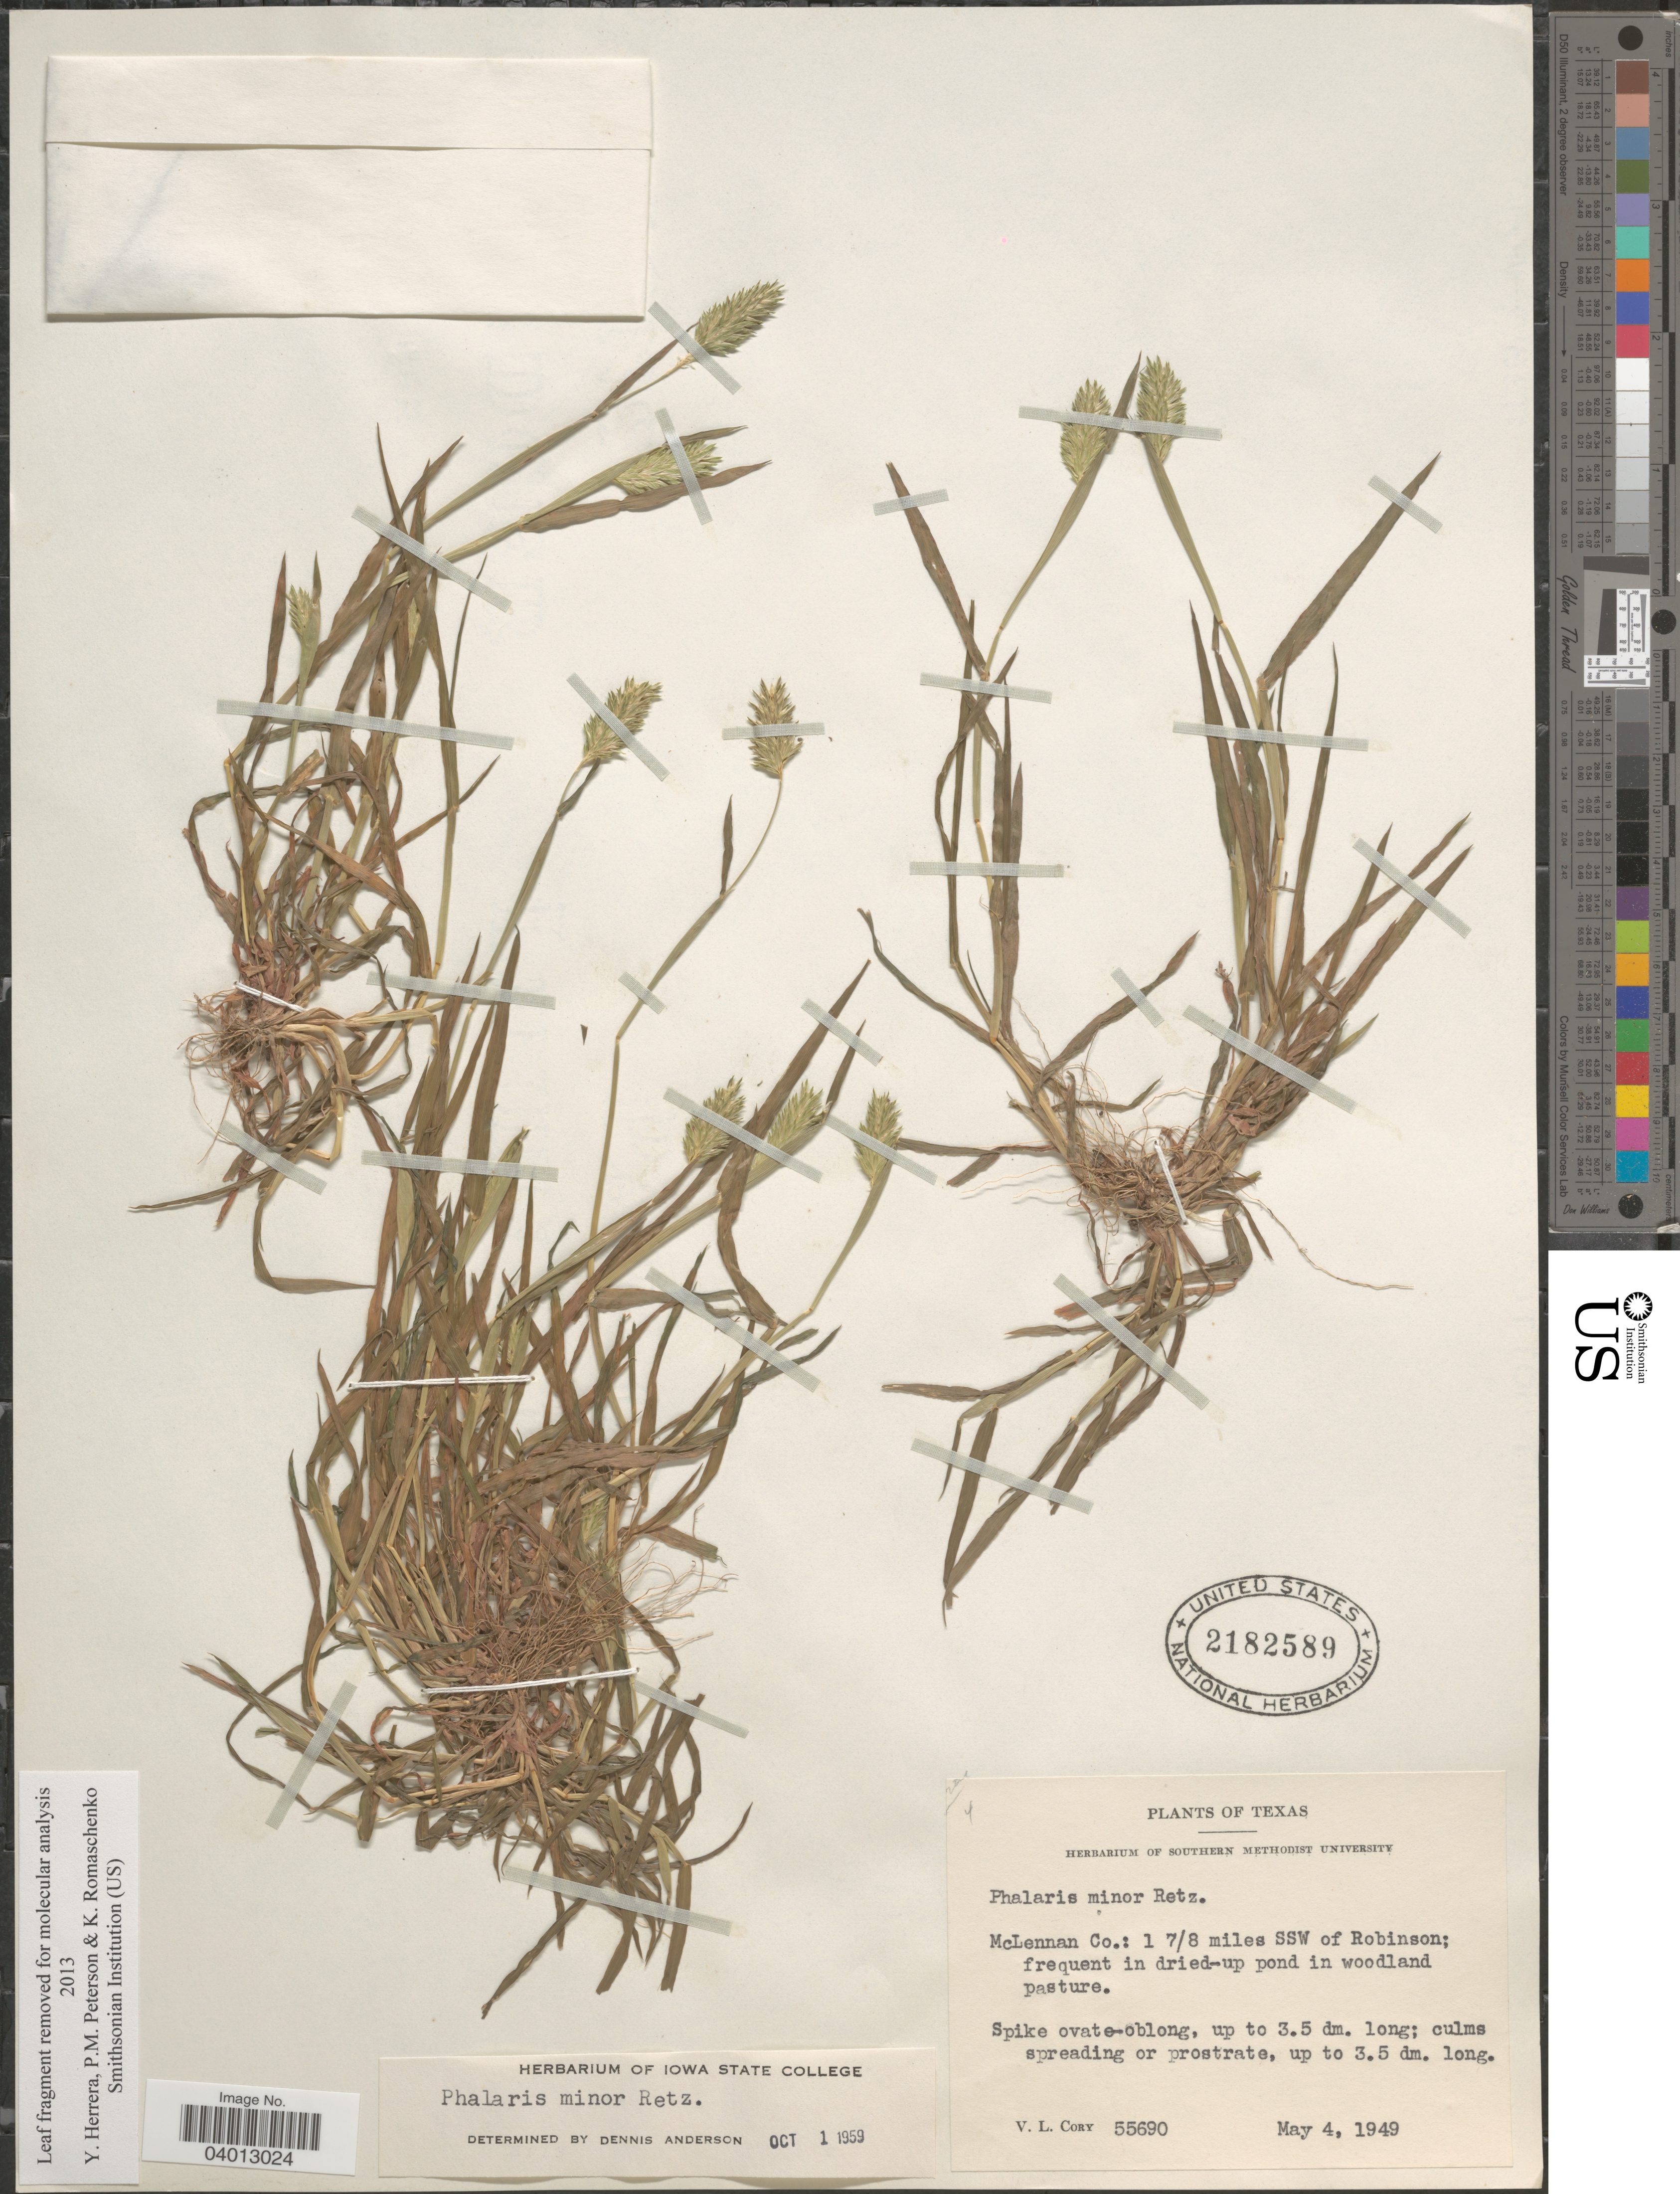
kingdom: Plantae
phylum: Tracheophyta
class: Liliopsida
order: Poales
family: Poaceae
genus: Phalaris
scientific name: Phalaris minor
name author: Retz.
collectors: V. Cory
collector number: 55690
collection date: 1949-05-04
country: United States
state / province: Texas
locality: McLennan Co.: 1 7/8 miles SSW of Robinson.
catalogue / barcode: US 2182589